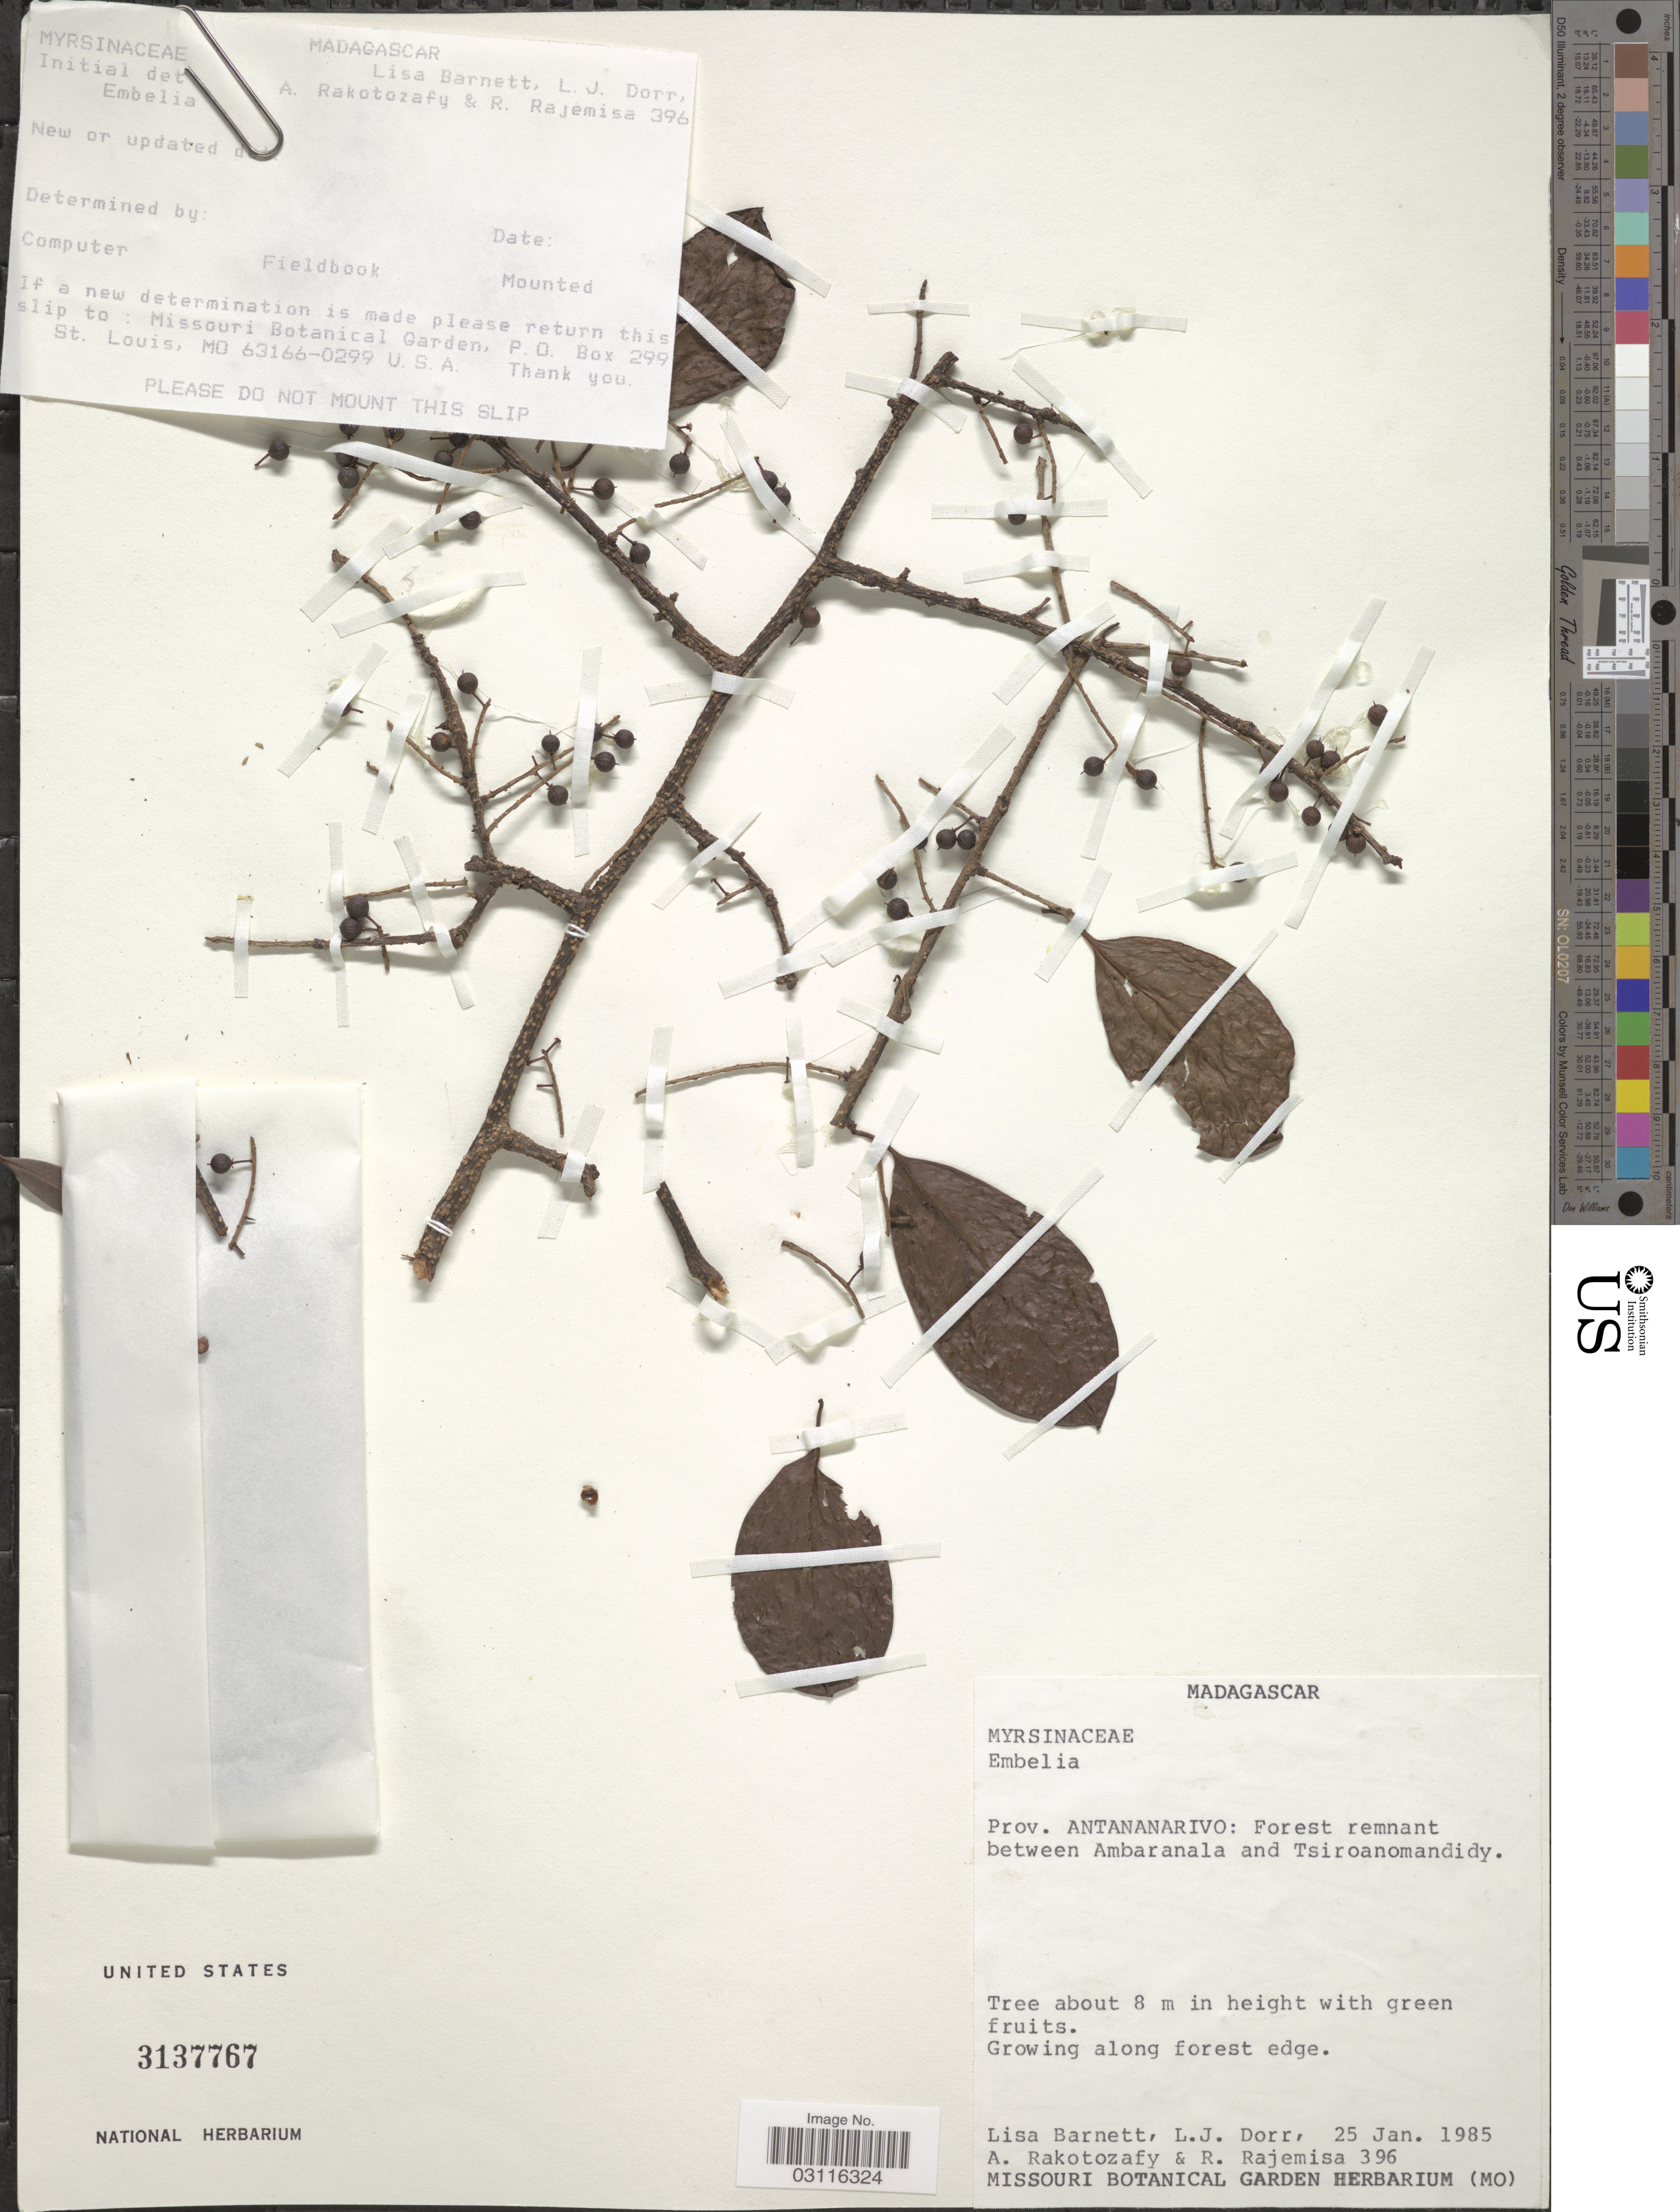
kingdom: Plantae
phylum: Tracheophyta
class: Magnoliopsida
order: Ericales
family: Primulaceae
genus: Embelia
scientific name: Embelia sp.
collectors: L. C. Barnett, L. J. Dorr, A. Rakotozafy & R. Rajemisa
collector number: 396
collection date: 1985-01-25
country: Madagascar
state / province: Bongolava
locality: Forest remnant between Ambaranala and Tsiroanomandidy.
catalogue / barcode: US 3137767